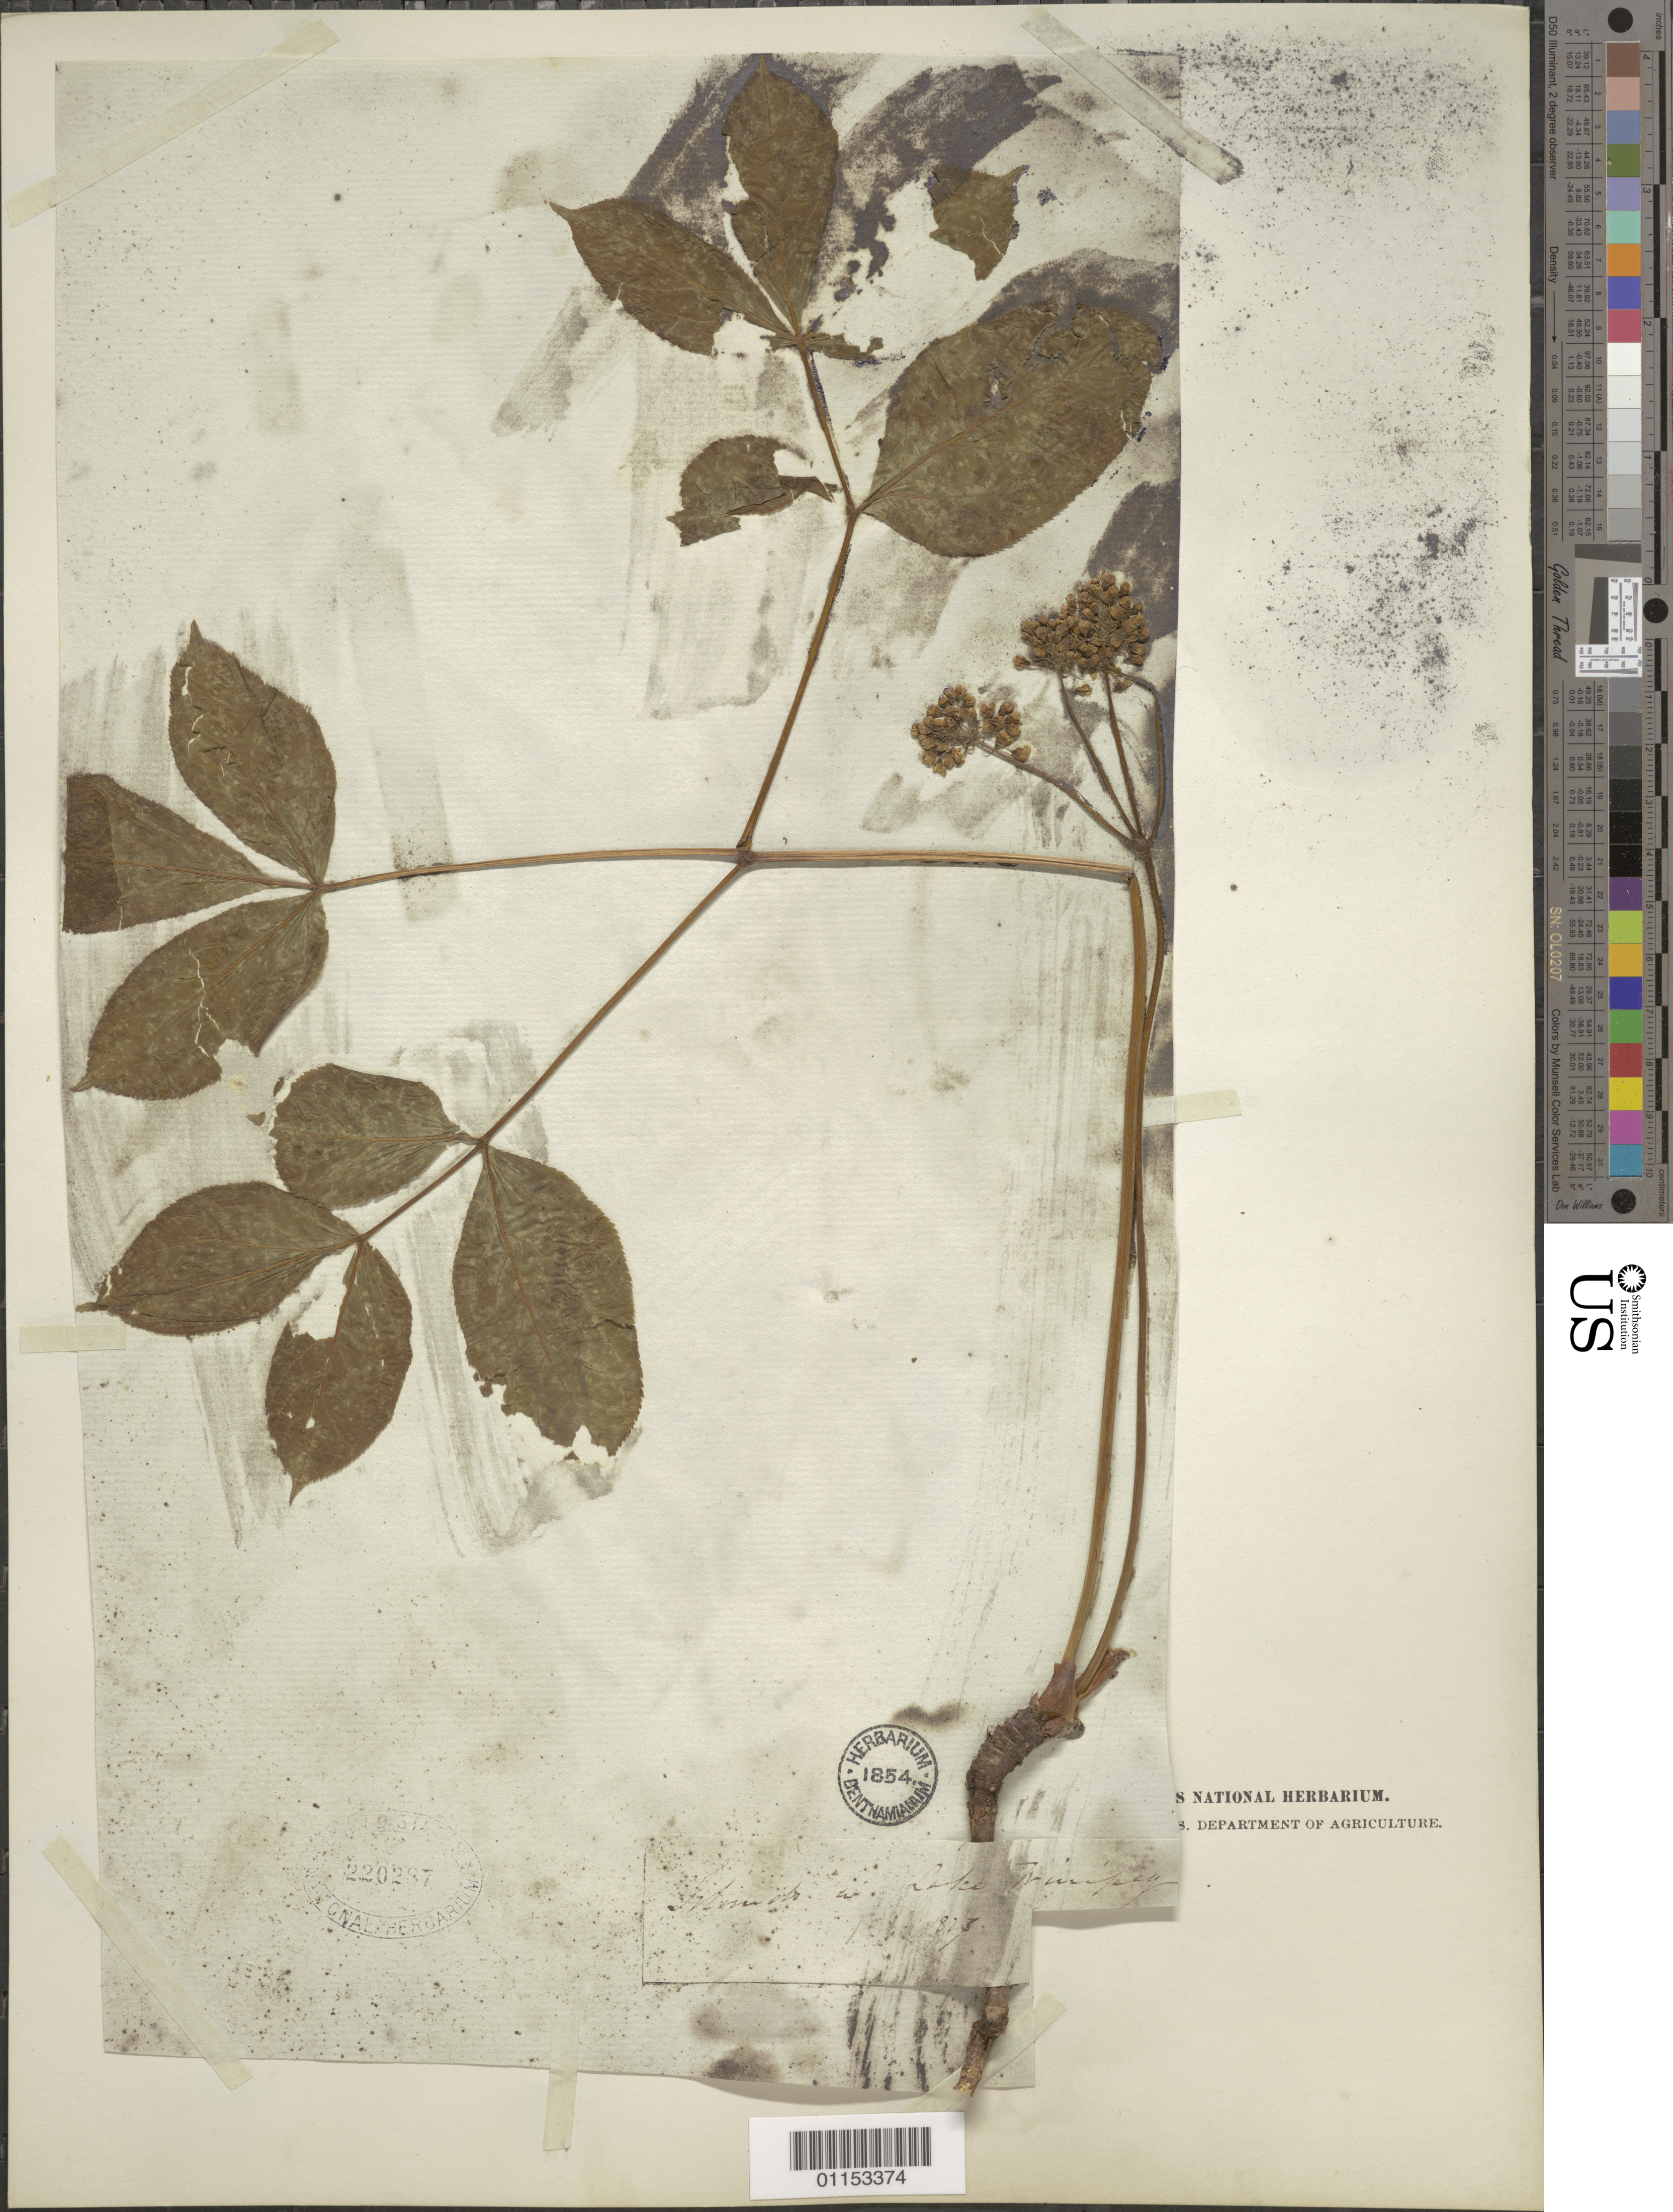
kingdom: Plantae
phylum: Tracheophyta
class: Magnoliopsida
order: Apiales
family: Araliaceae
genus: Aralia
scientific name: Aralia nudicaulis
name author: L.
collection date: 1823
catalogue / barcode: US 220287